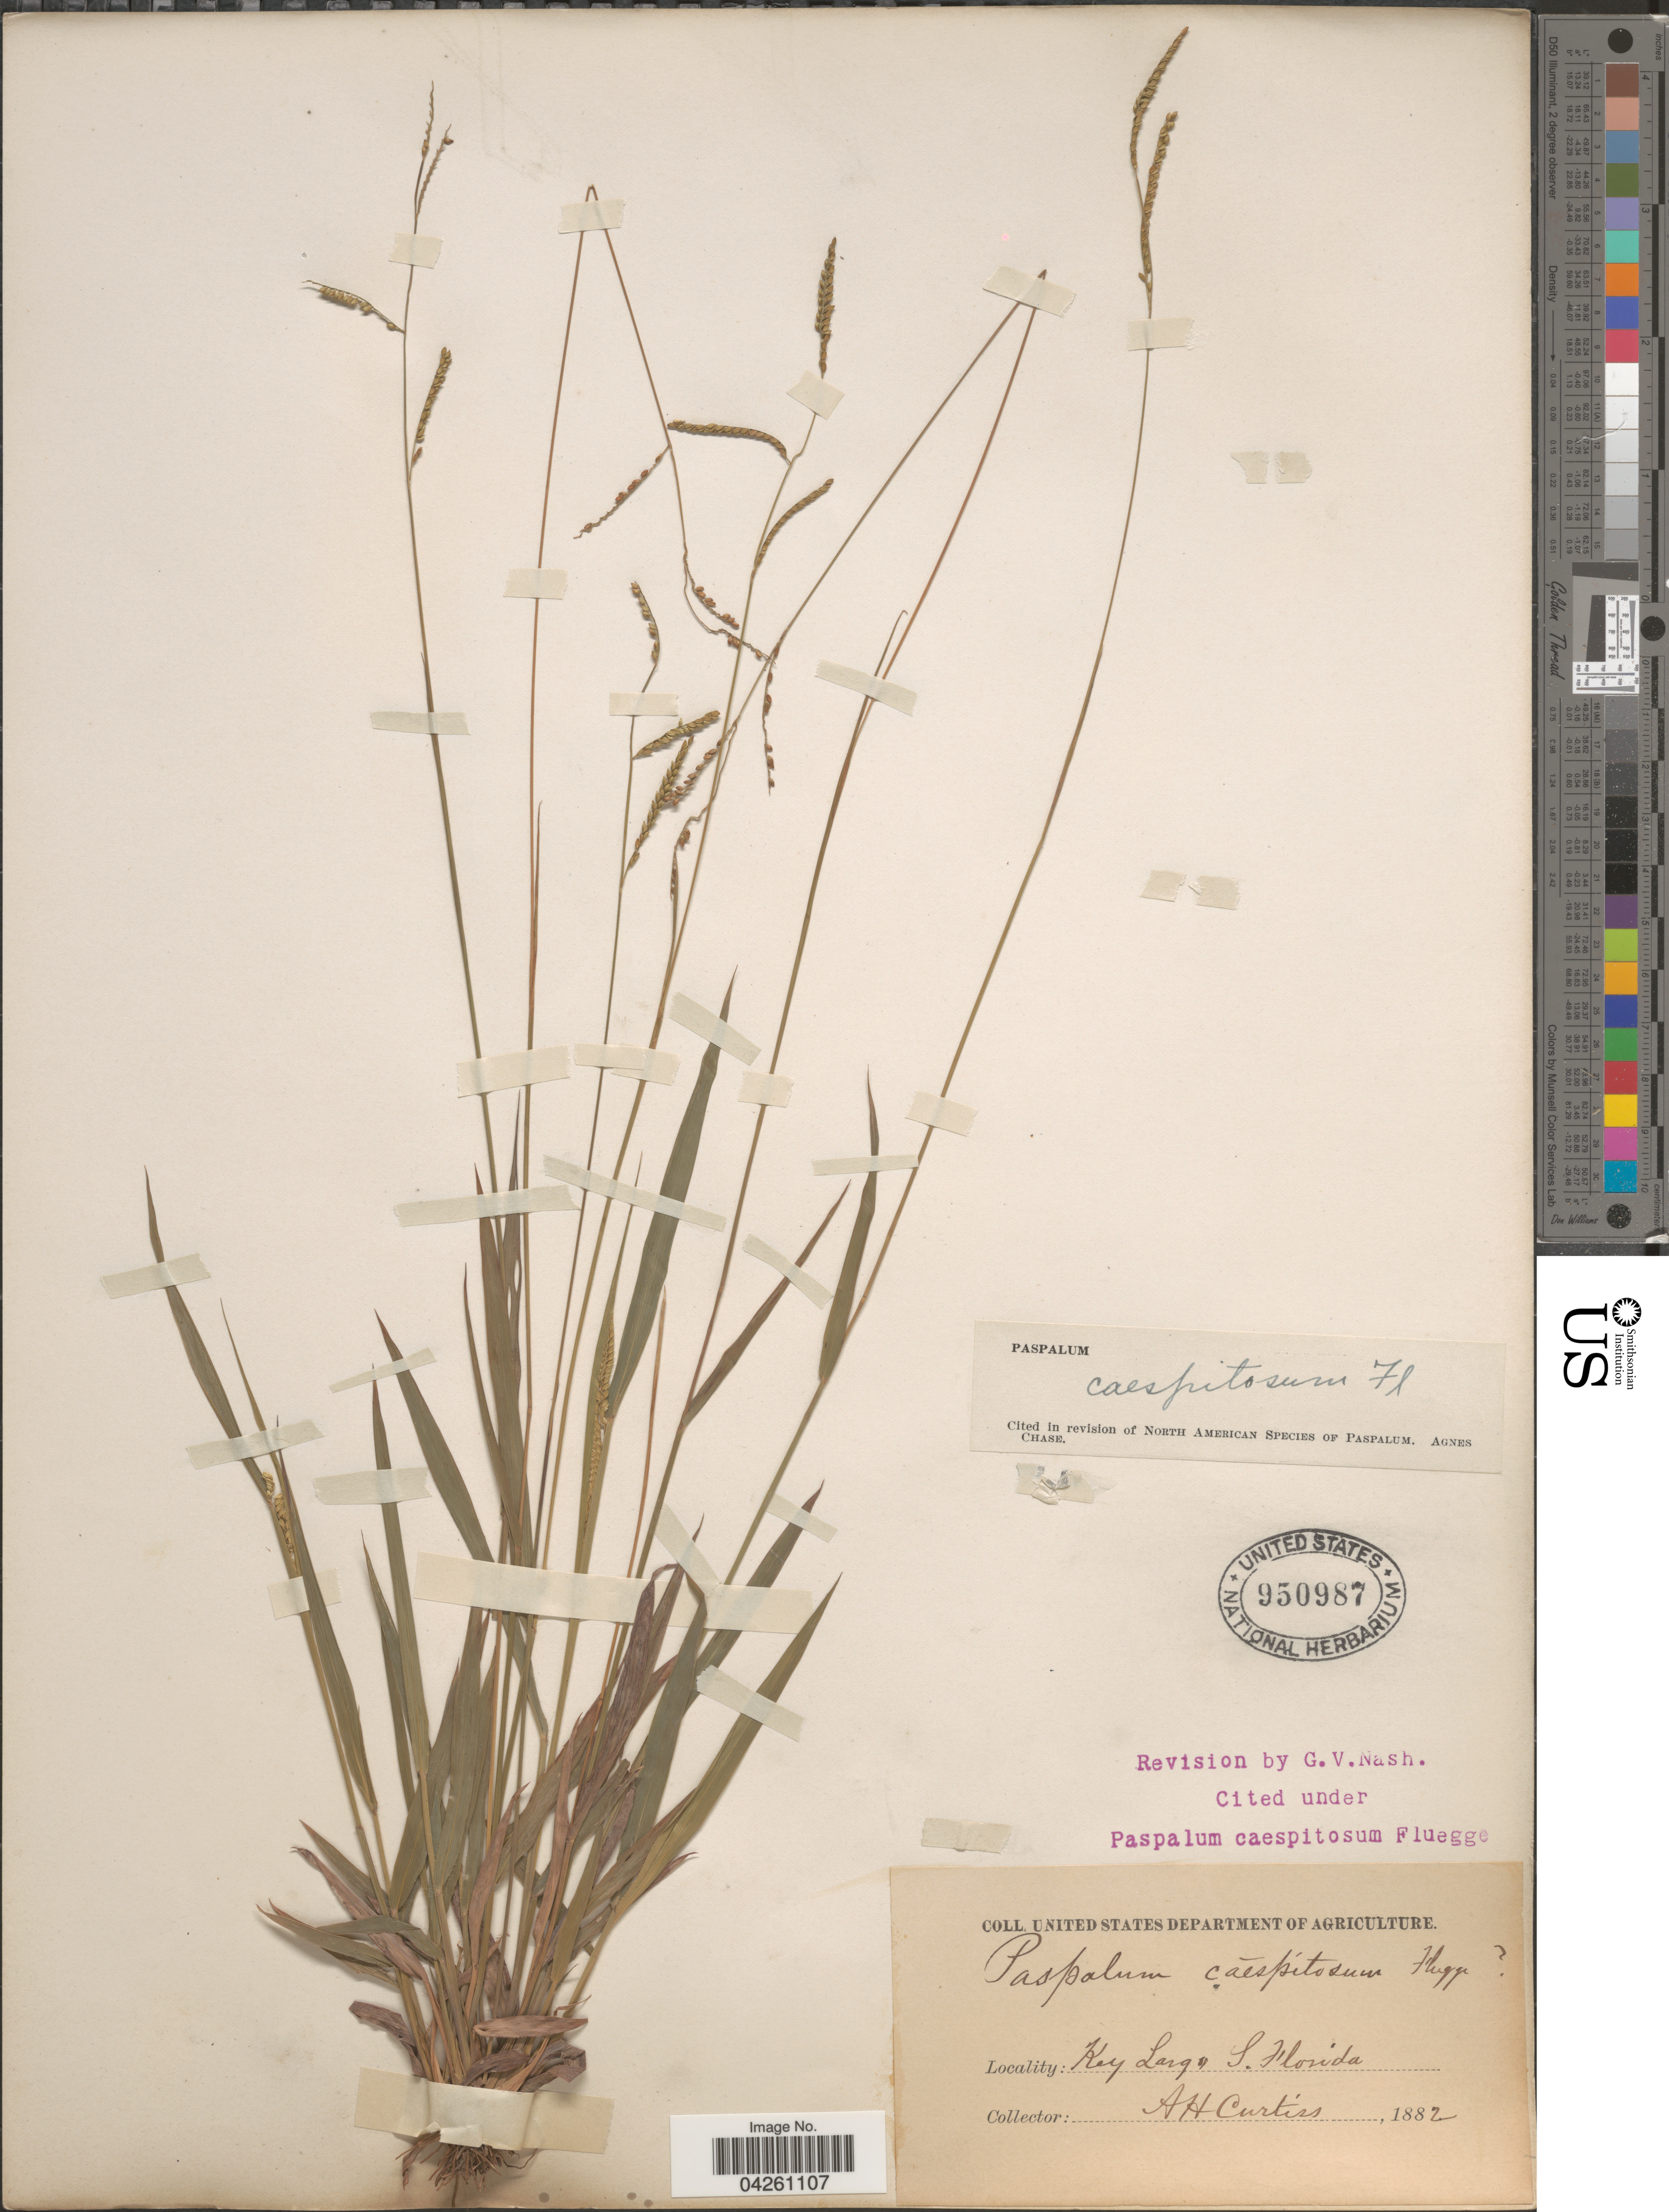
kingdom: Plantae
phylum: Tracheophyta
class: Liliopsida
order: Poales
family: Poaceae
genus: Paspalum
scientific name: Paspalum caespitosum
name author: Flüggé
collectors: A. H. Curtiss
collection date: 1882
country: United States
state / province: Florida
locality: Key Largo. S. Florida.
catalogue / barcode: US 950987